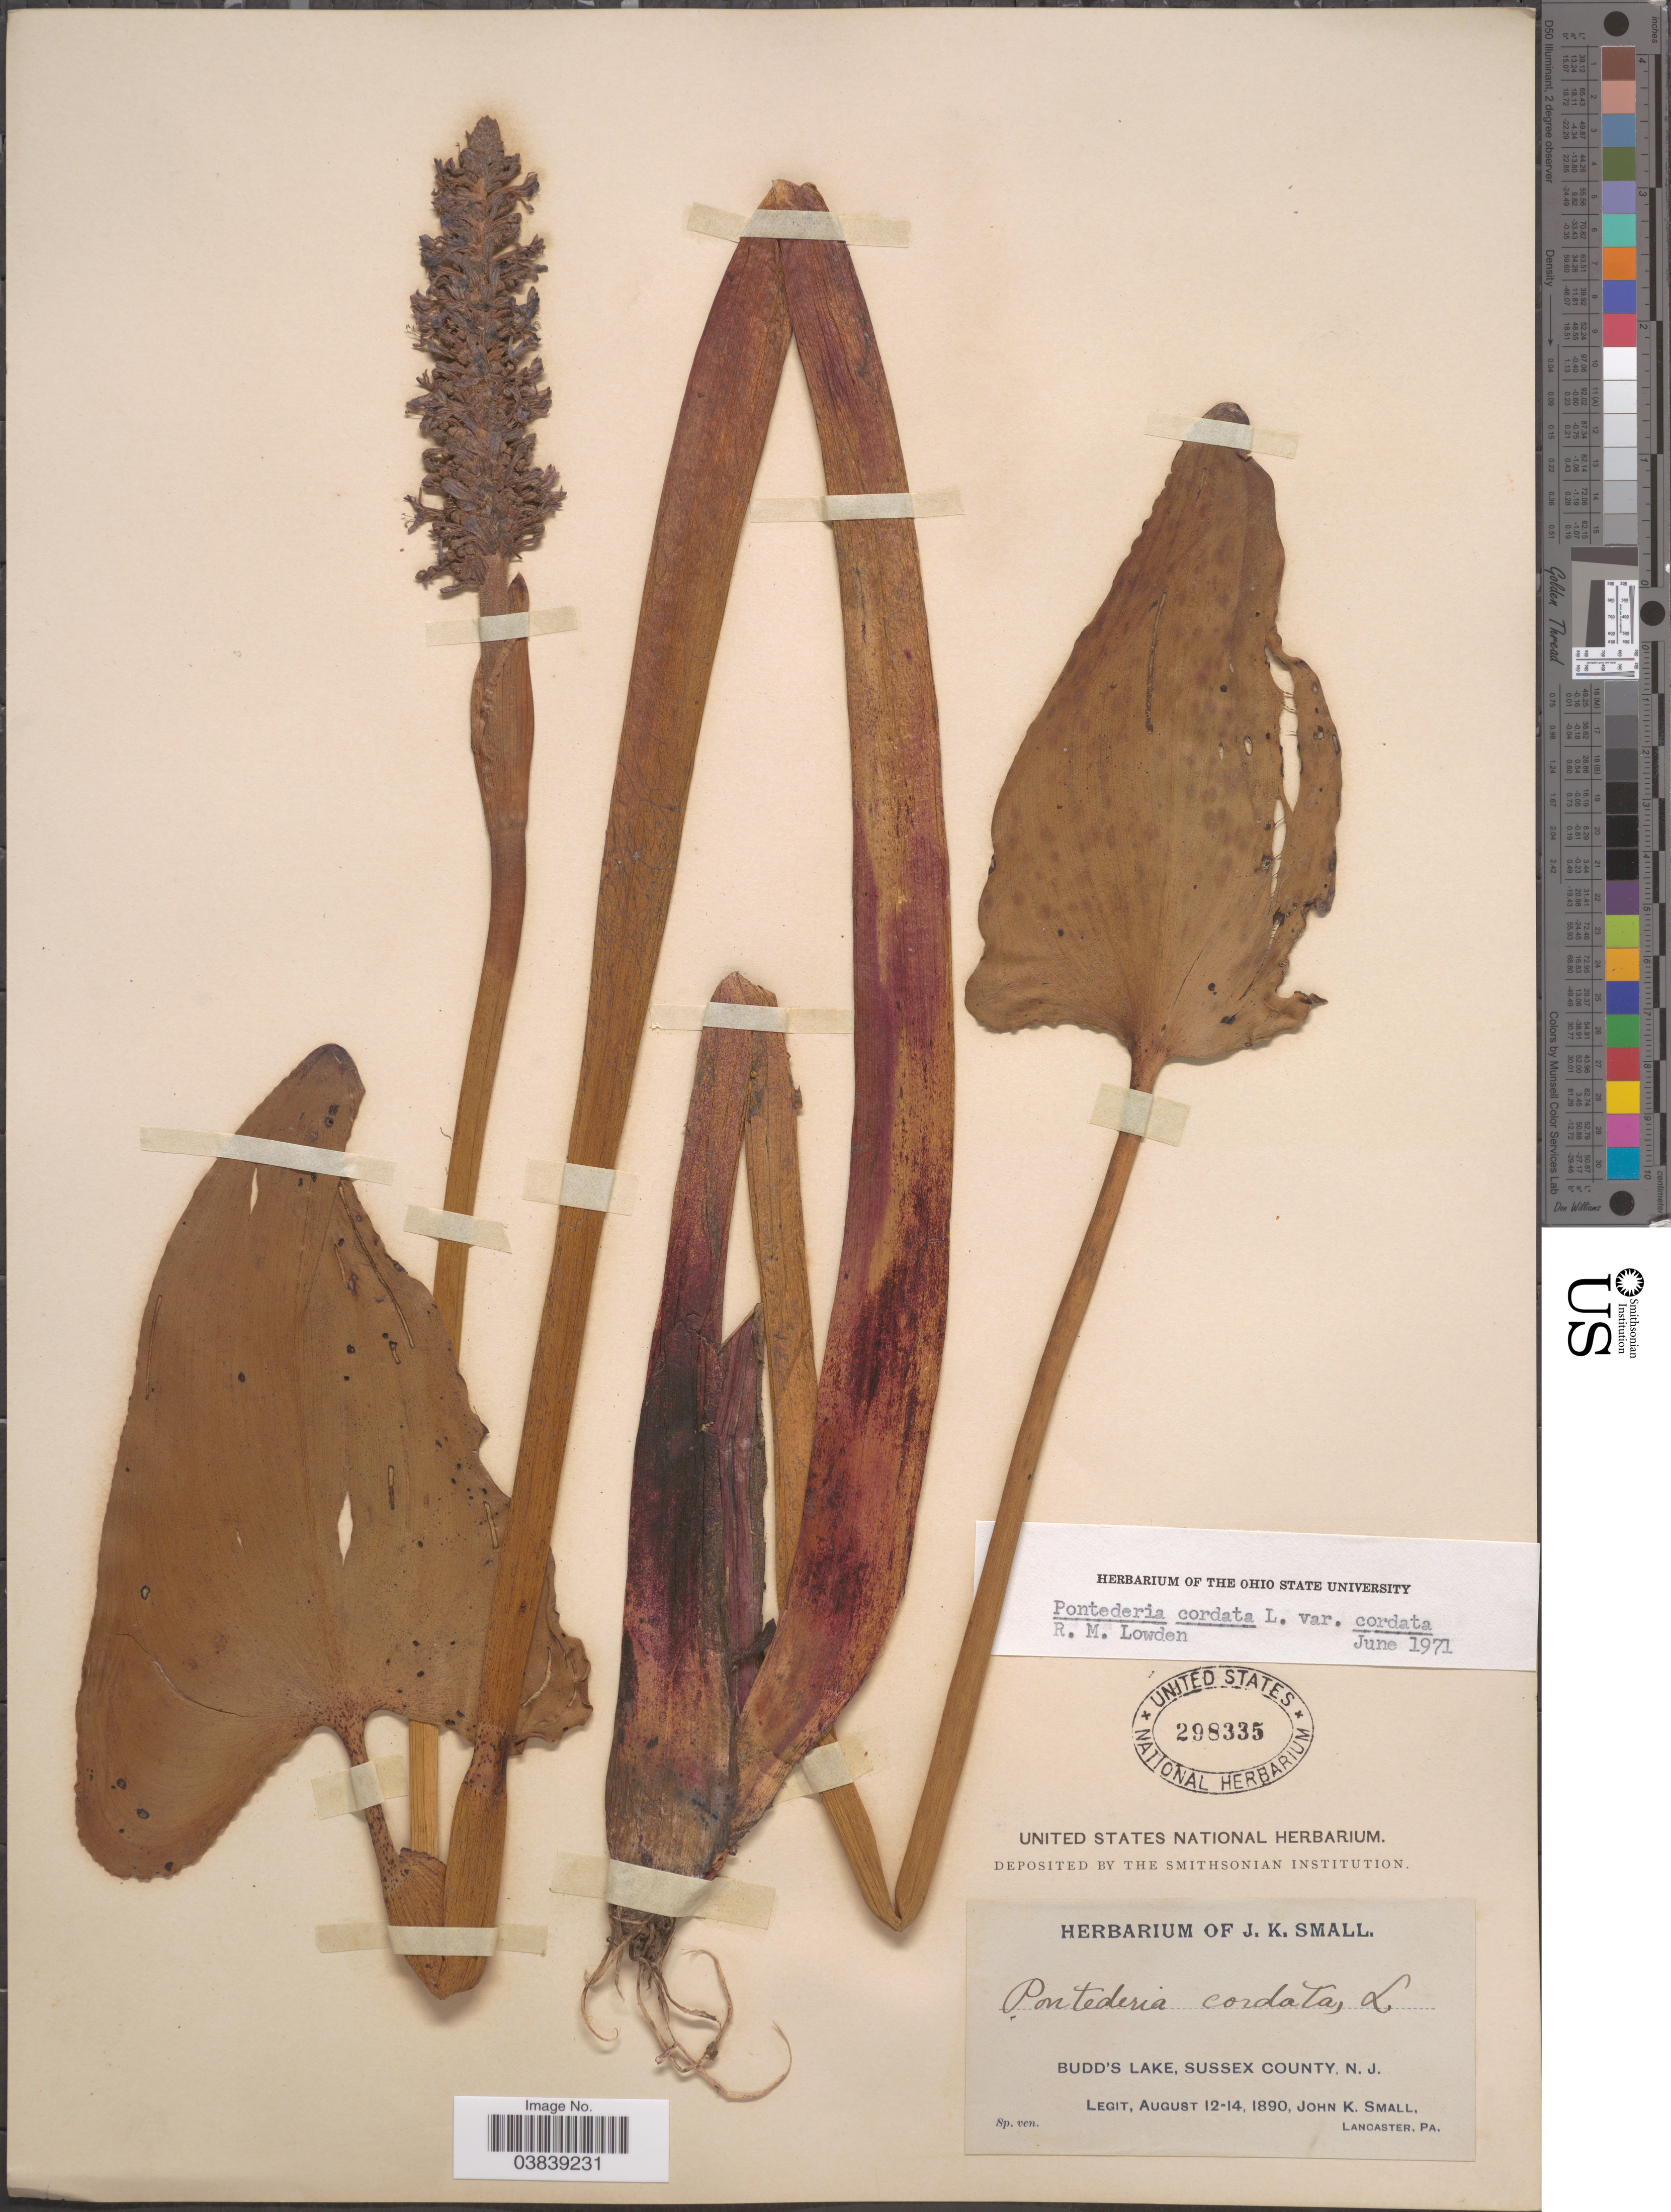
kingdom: Plantae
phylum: Tracheophyta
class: Liliopsida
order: Commelinales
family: Pontederiaceae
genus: Pontederia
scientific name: Pontederia cordata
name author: L.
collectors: J. K. Small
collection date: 1890-08-12/1890-08-14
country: United States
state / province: New Jersey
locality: Budd's Lake, Sussex County.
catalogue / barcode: US 298335